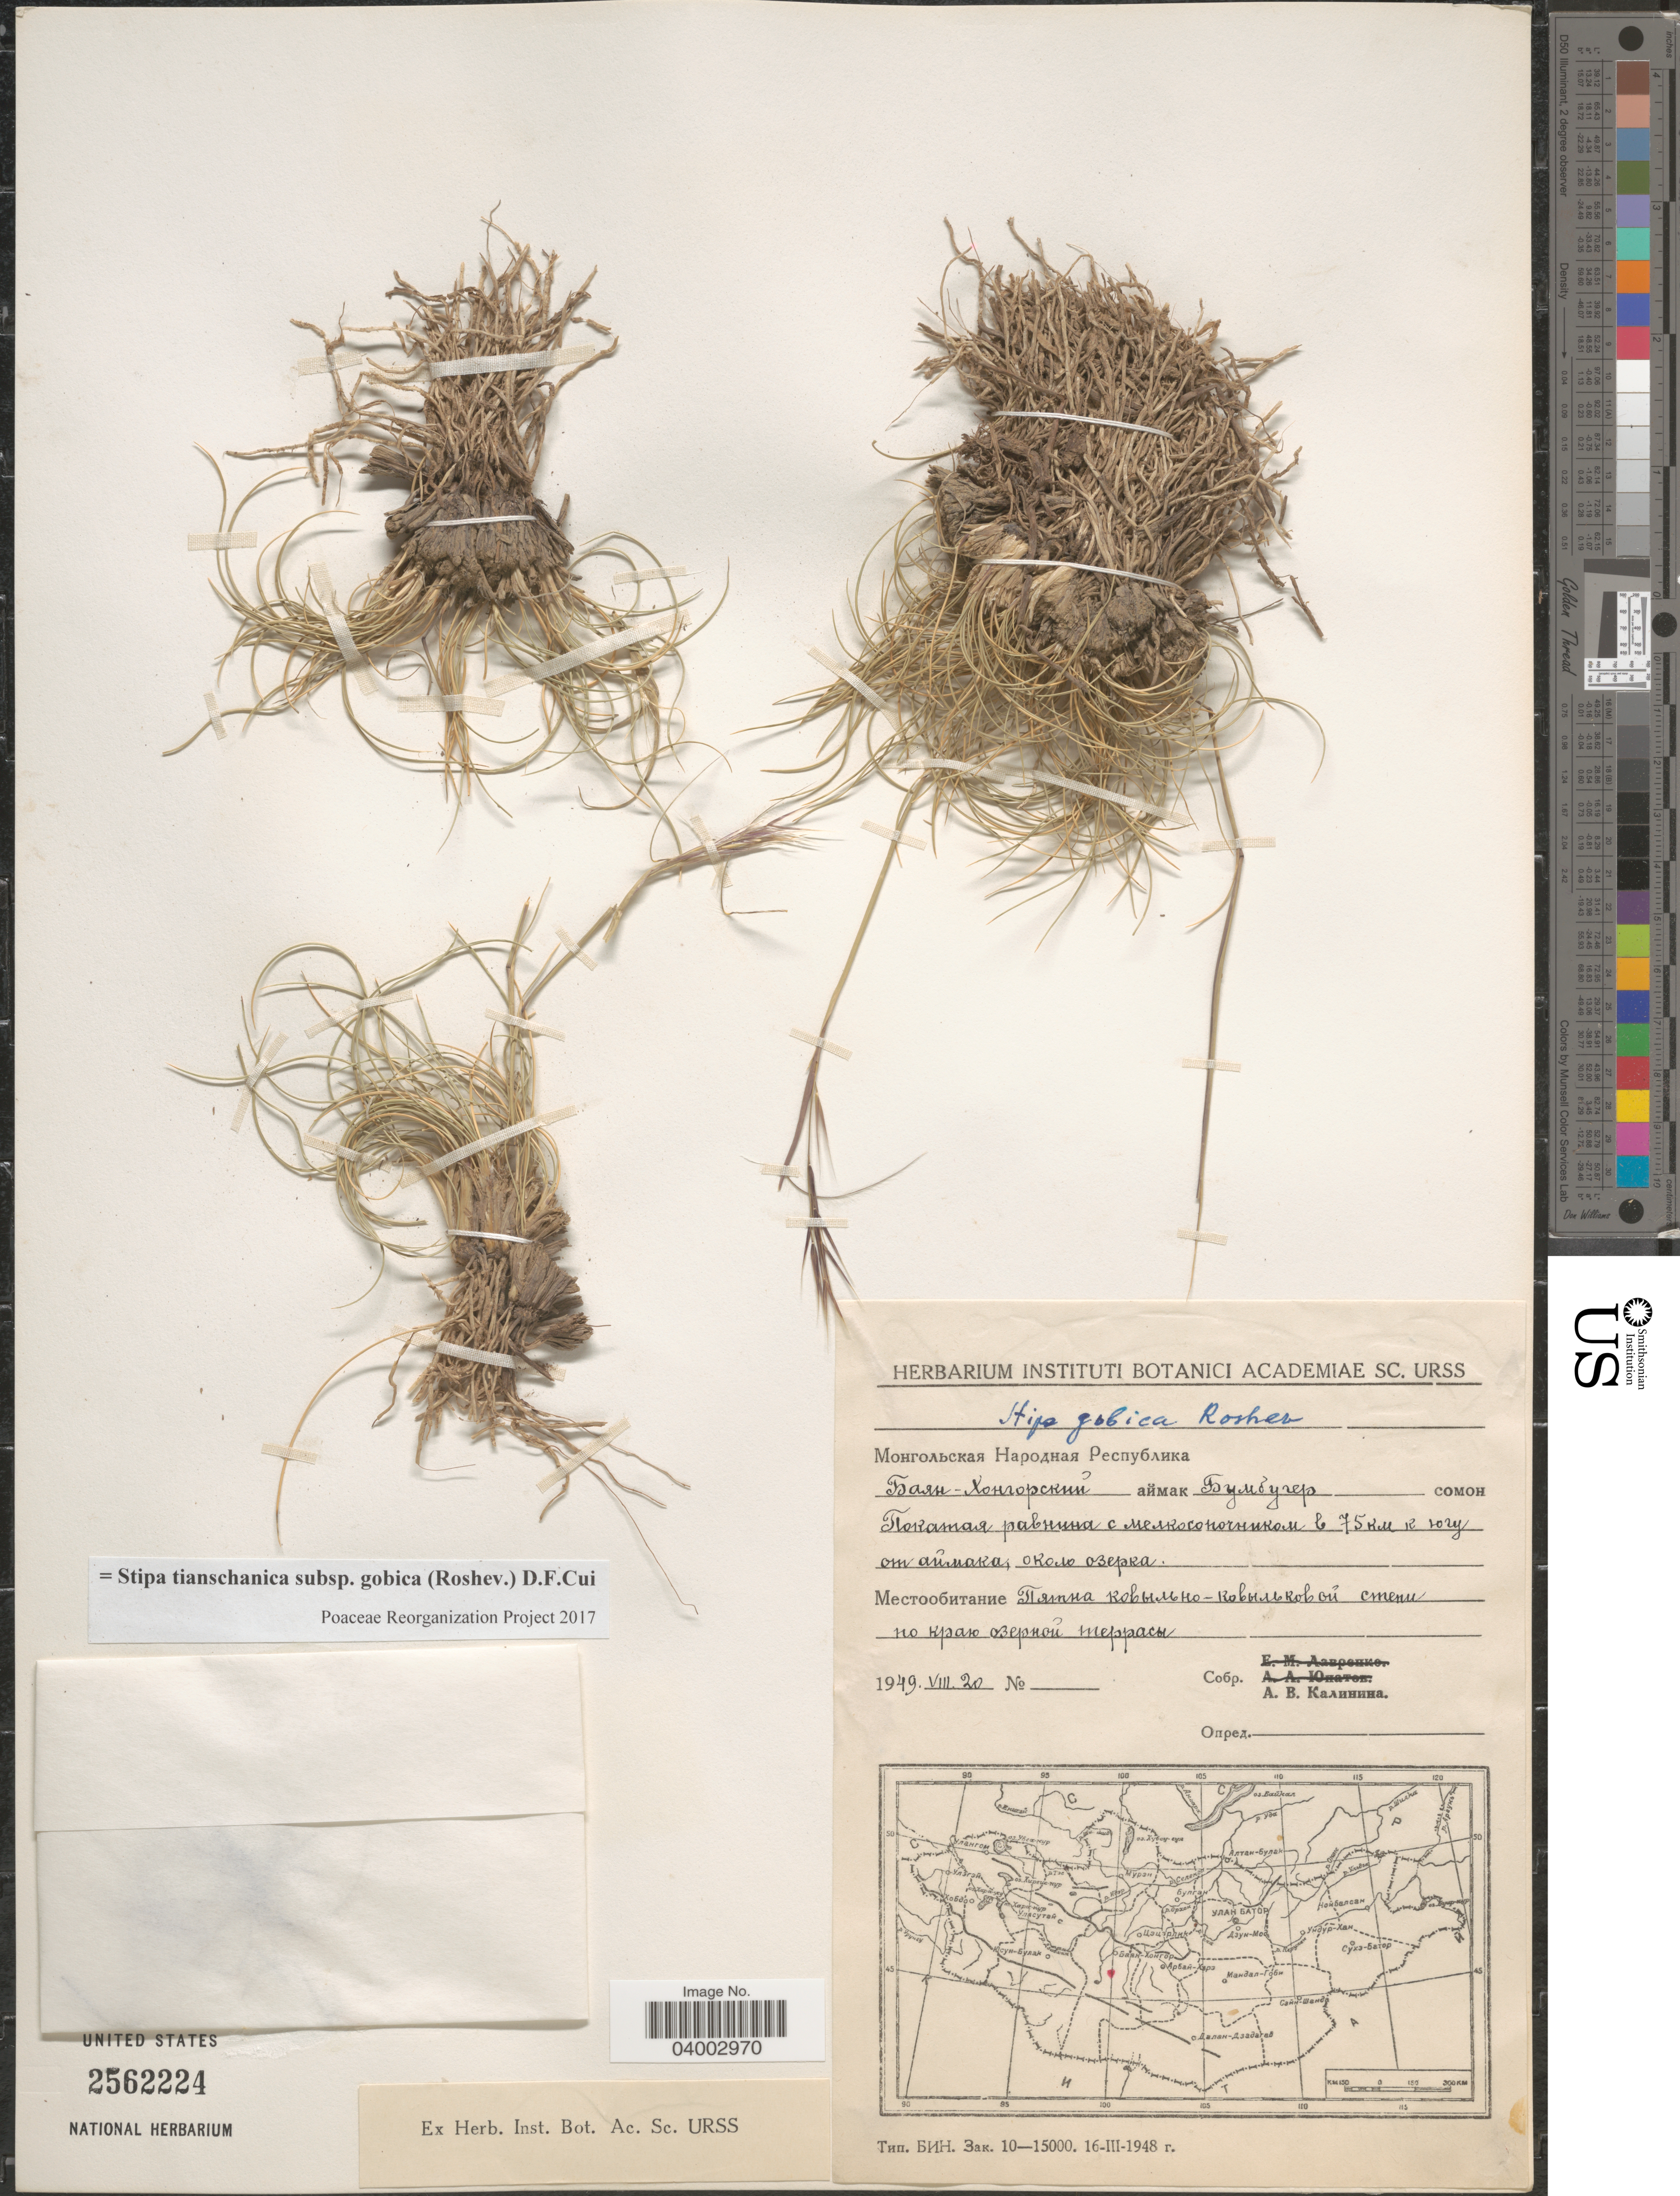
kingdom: Plantae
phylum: Tracheophyta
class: Liliopsida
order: Poales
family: Poaceae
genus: Stipa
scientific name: Stipa tianschanica subsp. gobica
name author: (Roshev.) Cui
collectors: A. Kalinina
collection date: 1949-08-20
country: Mongolia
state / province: Bayanhongor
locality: Bumbuger sum, 75 km South of aimag near lake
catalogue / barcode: US 2562224